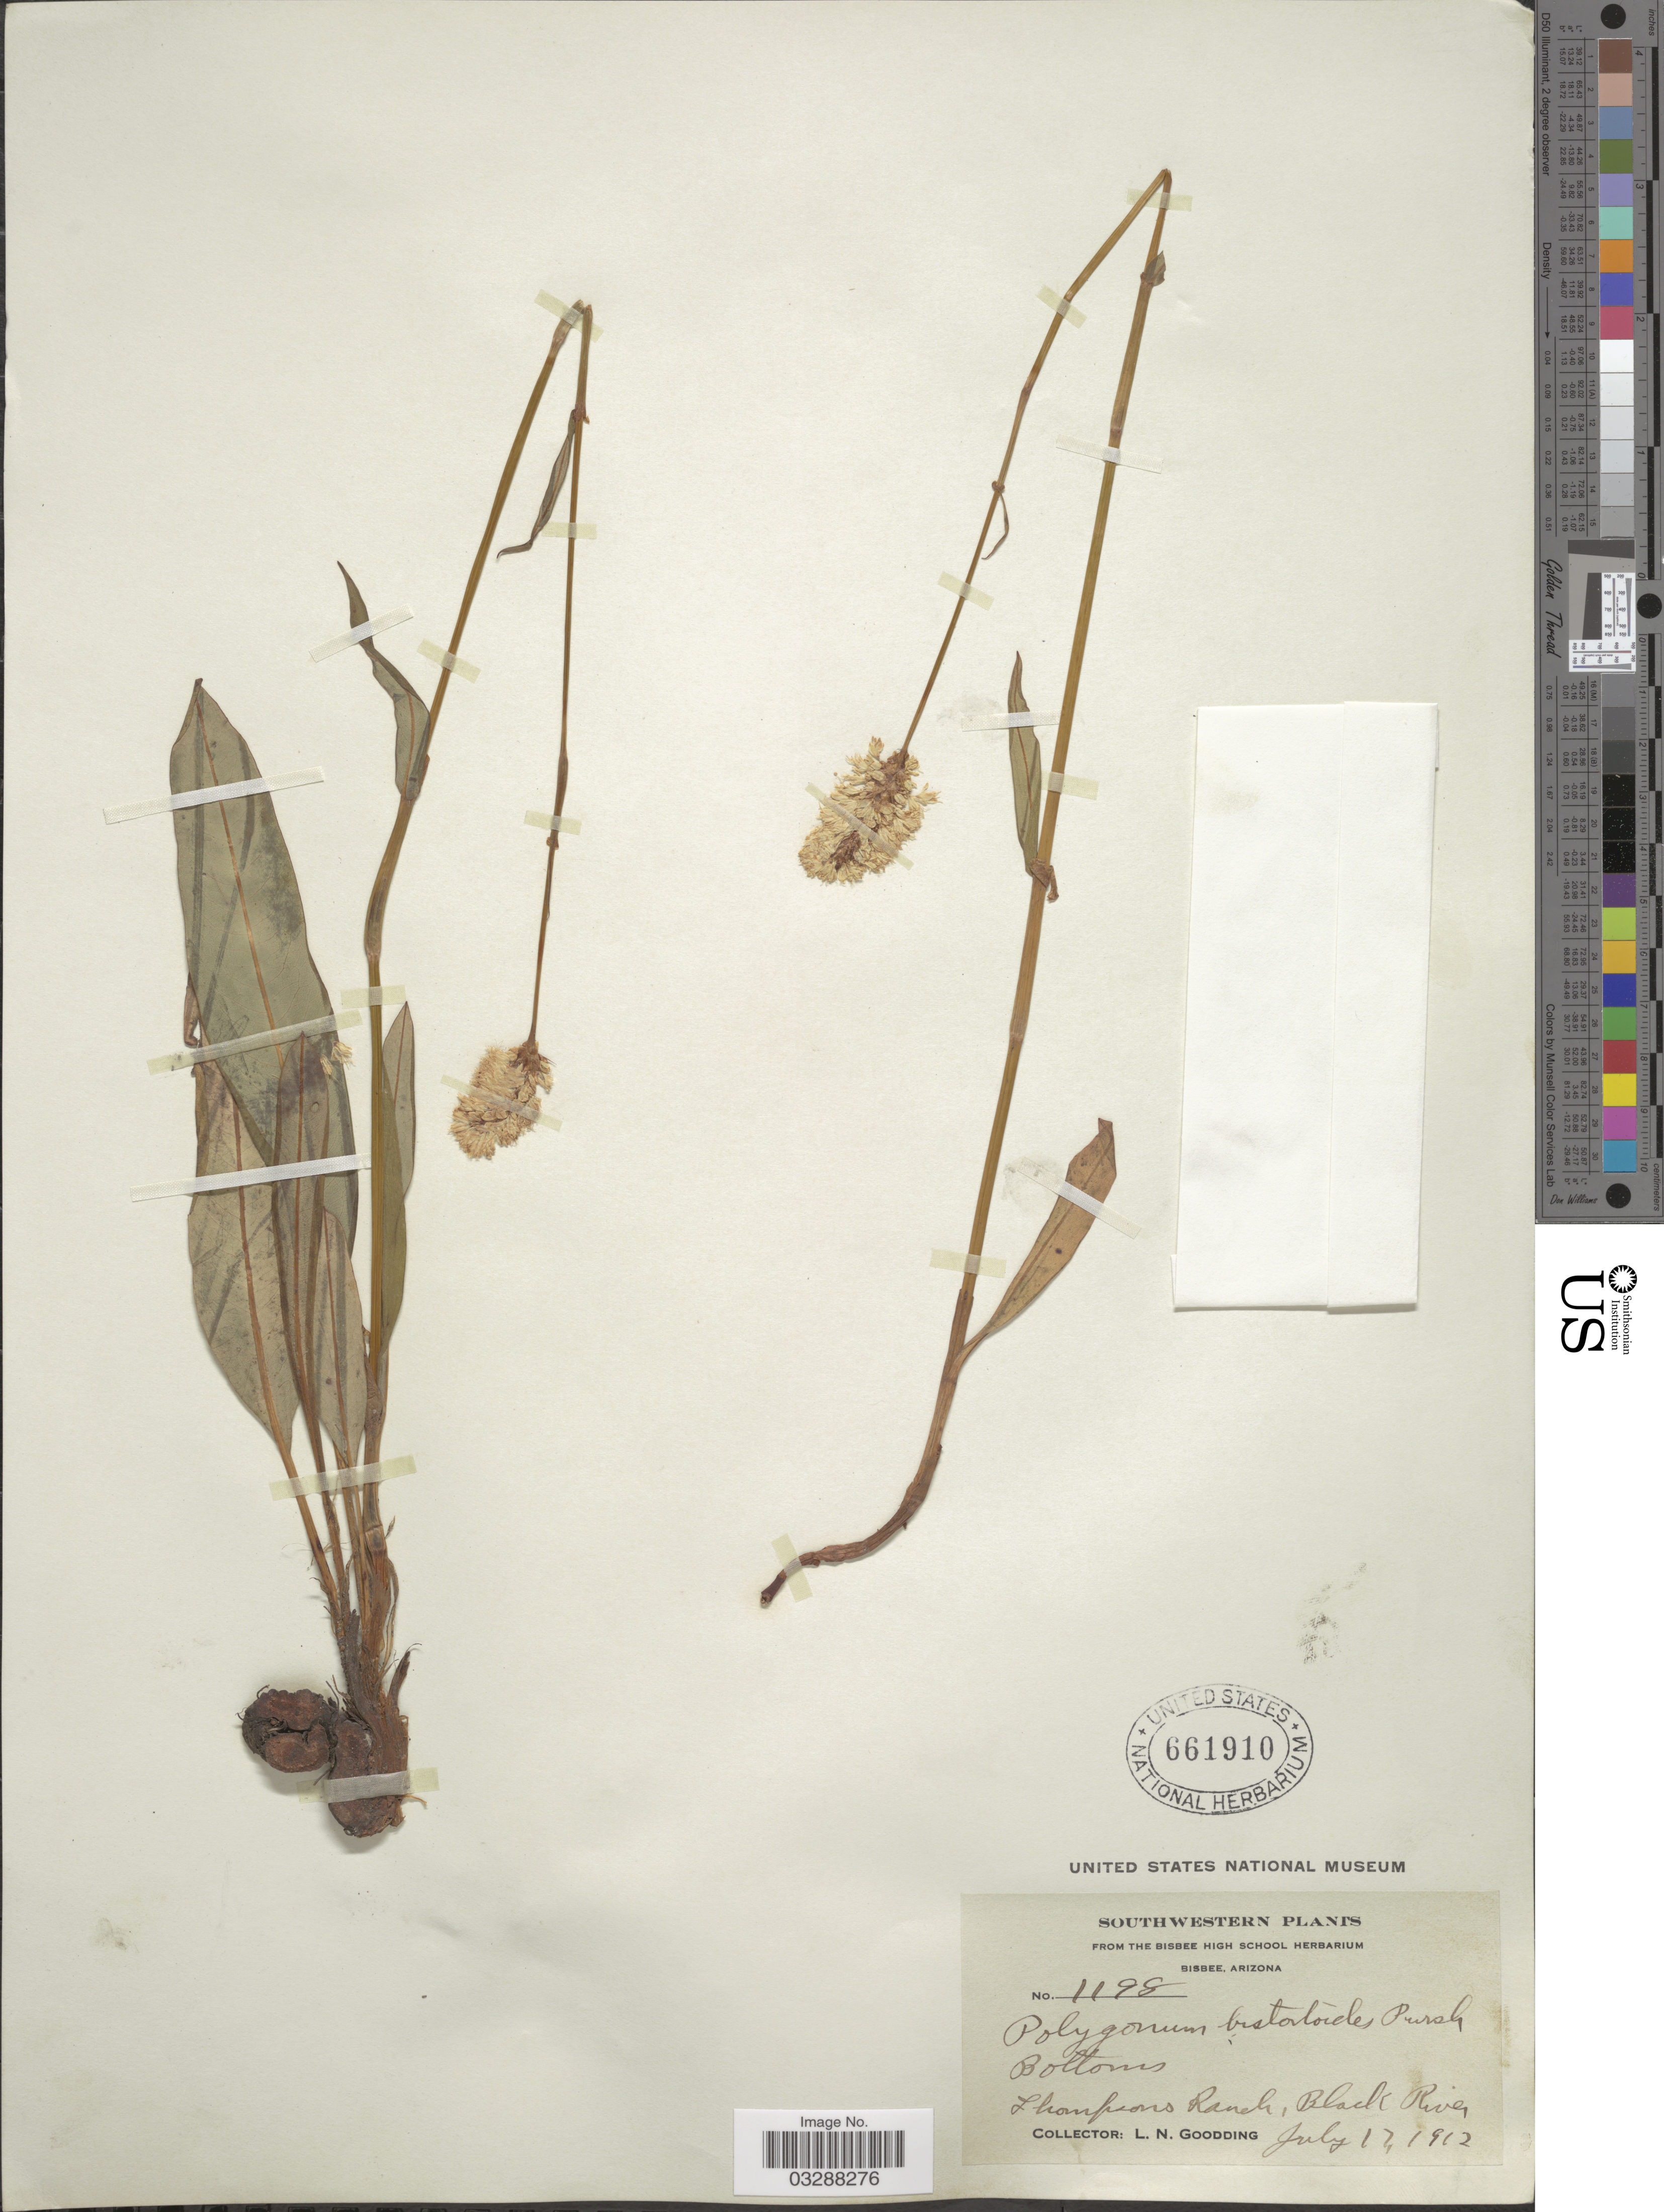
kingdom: Plantae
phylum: Tracheophyta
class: Magnoliopsida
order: Caryophyllales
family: Polygonaceae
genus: Bistorta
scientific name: Bistorta bistortoides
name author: (Pursh) Small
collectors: L. N. Goodding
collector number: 1198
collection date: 1912-07-17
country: United States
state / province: Arizona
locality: Southwestern, Thompsons Ranch, Black River.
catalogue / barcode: US 661910